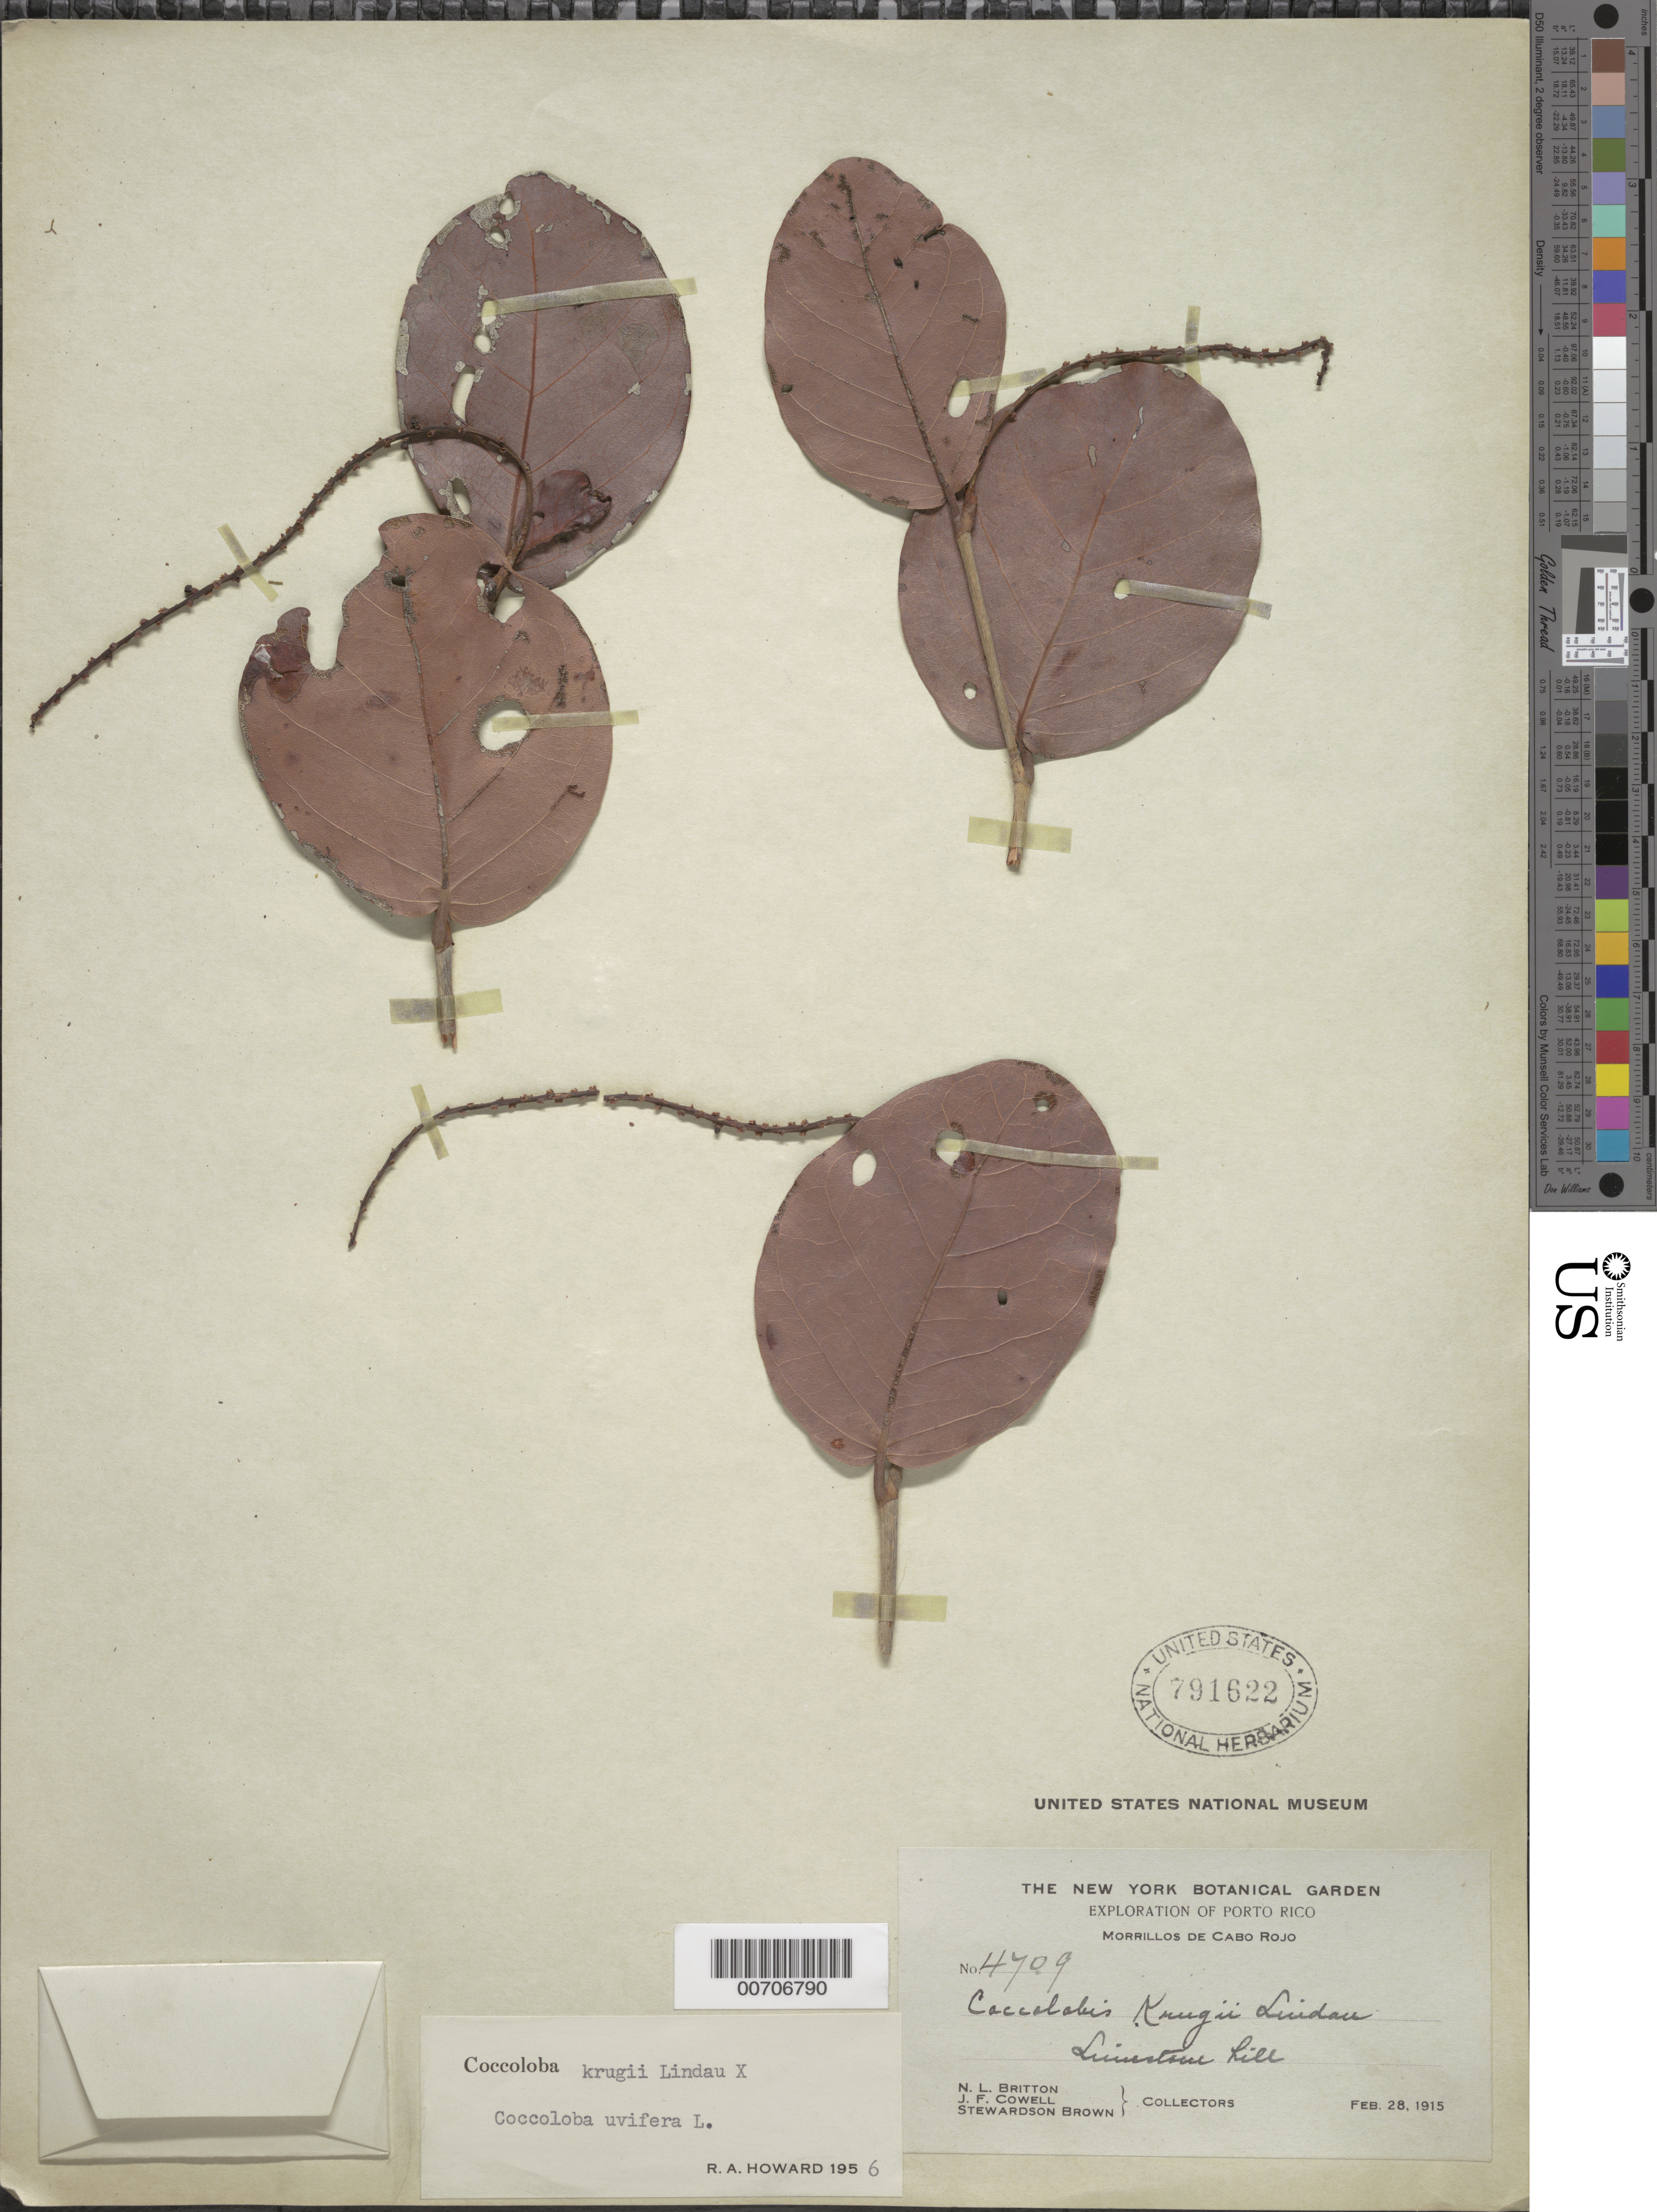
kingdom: Plantae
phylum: Tracheophyta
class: Magnoliopsida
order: Caryophyllales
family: Polygonaceae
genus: Coccoloba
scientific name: Coccoloba x krugii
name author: Lindau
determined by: Howard, R. A.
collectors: N. Britton, J. F. Cowell & S. Brown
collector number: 4709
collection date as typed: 28 Feb 1915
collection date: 1915-02-28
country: Puerto Rico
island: Greater Antilles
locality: Morrillos de Cabo-Rojo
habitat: Limestone hill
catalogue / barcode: US 791622